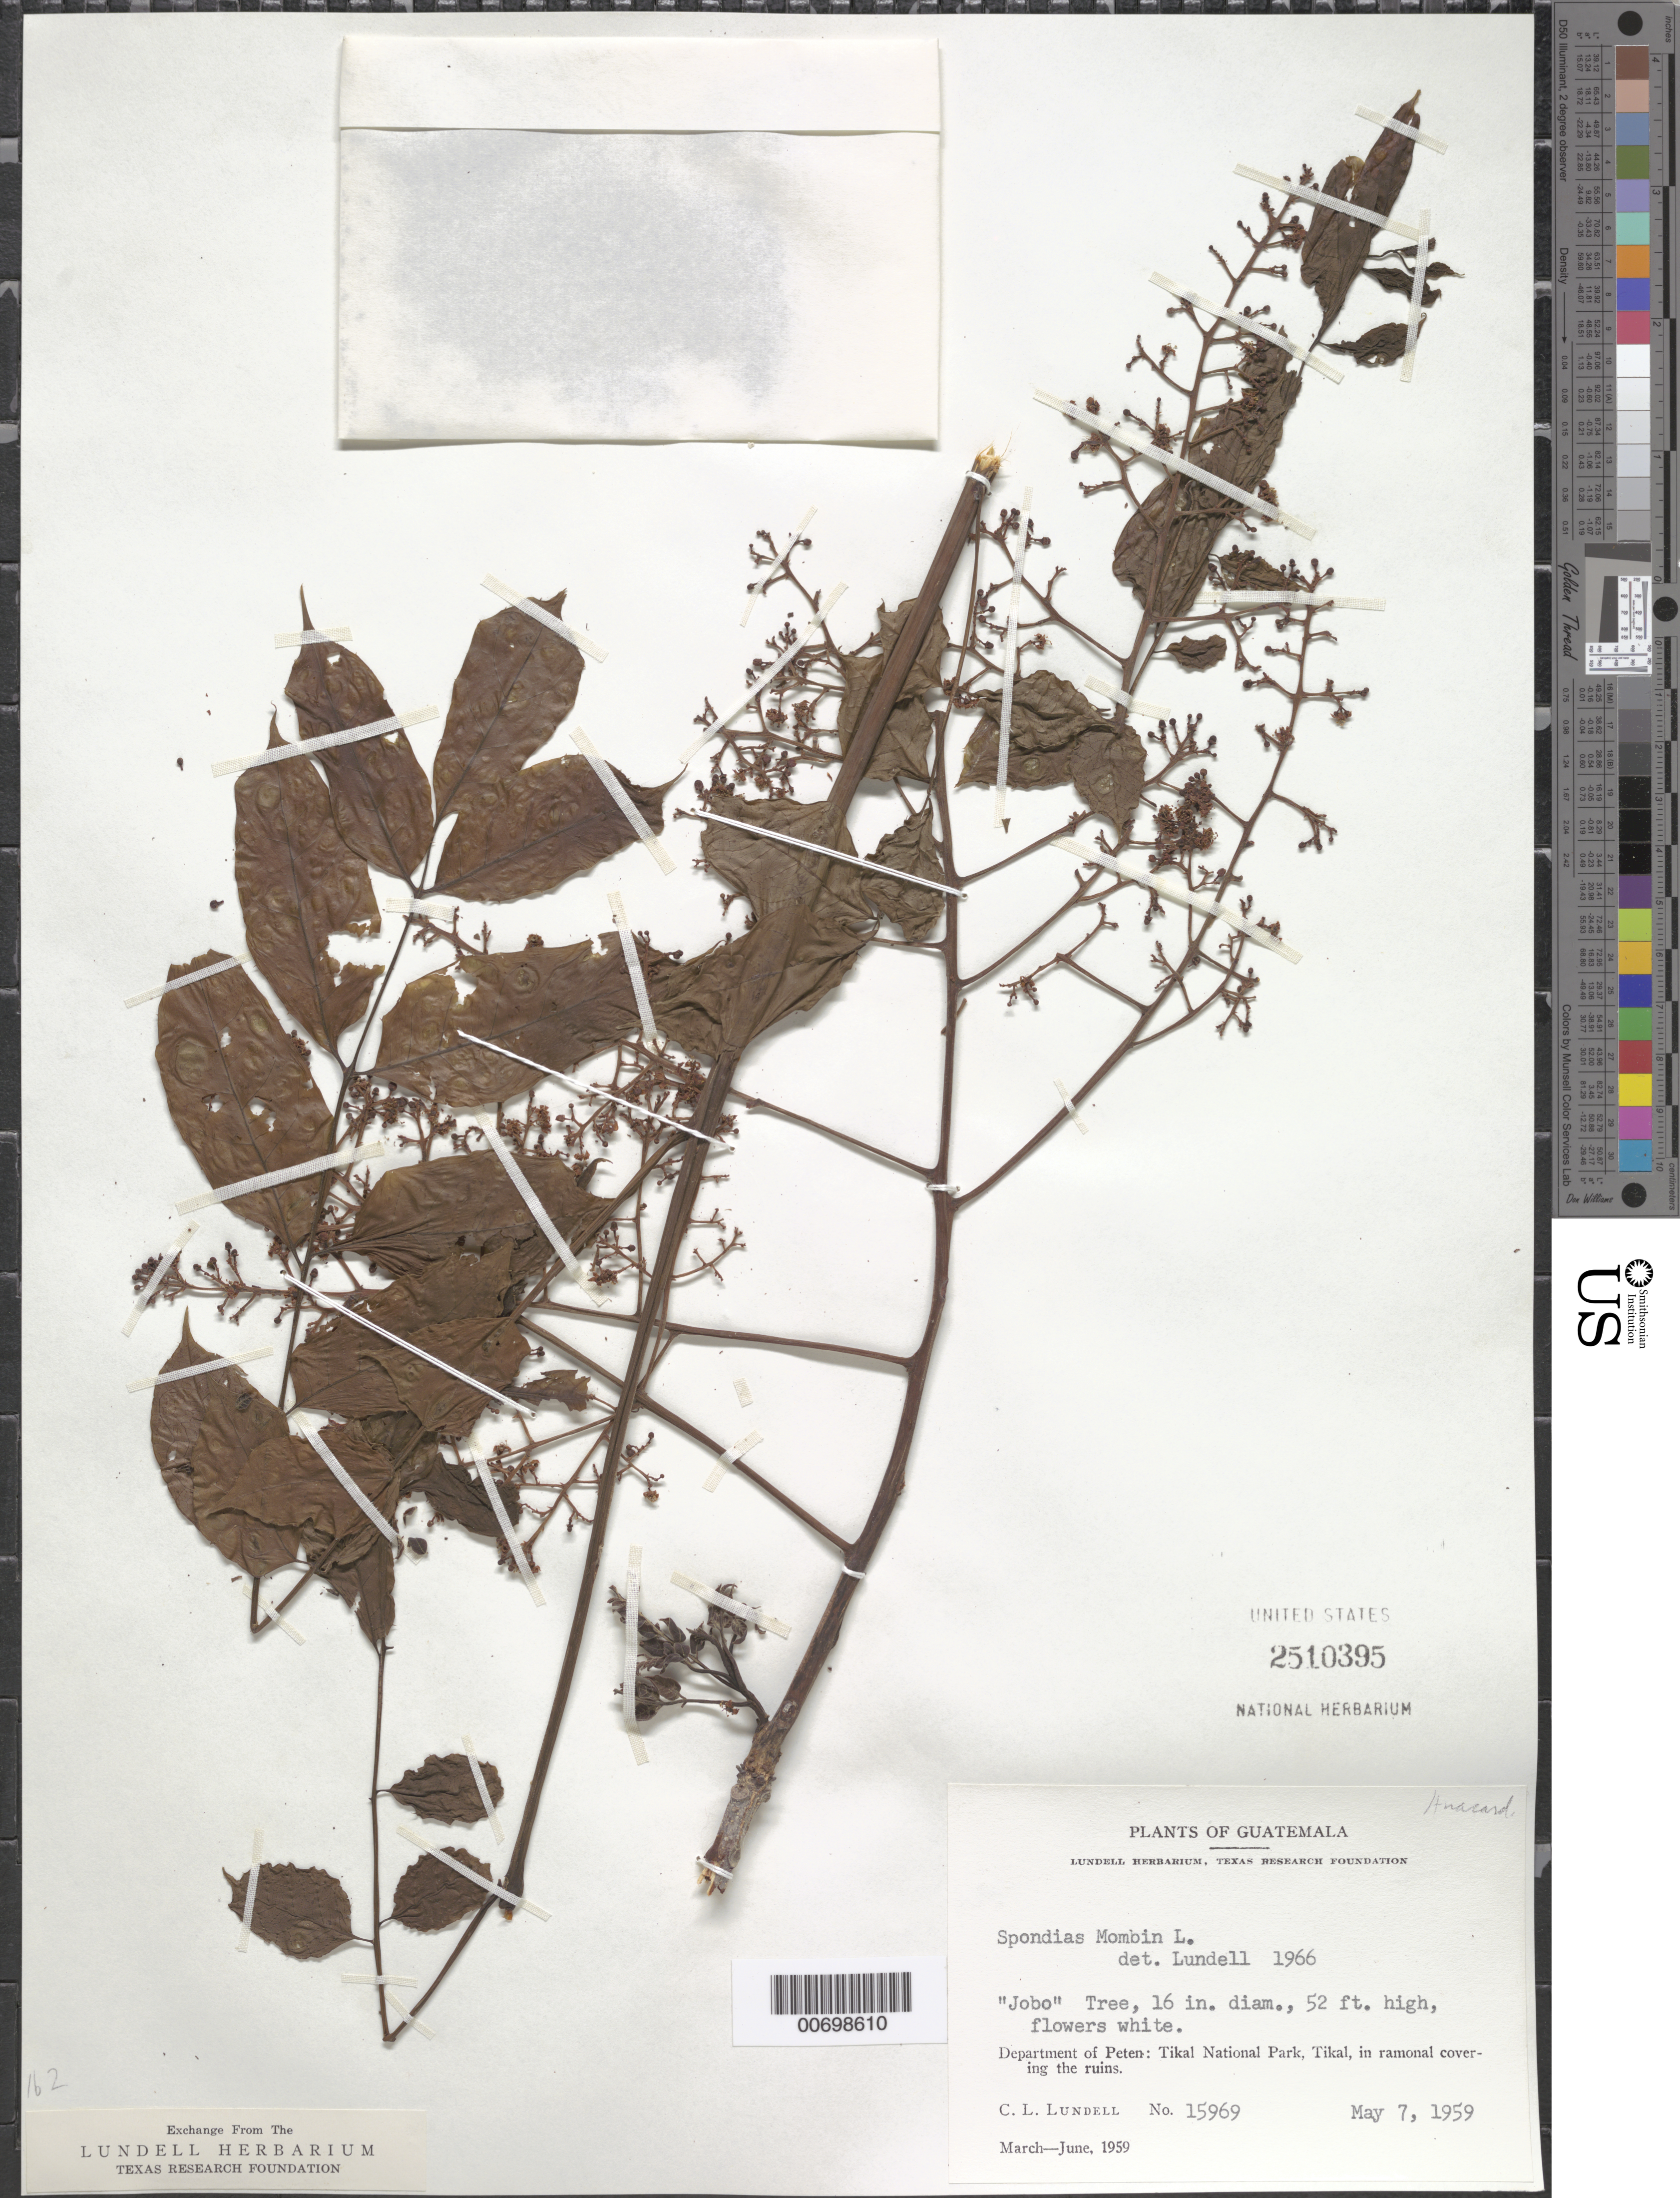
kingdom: Plantae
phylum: Tracheophyta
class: Magnoliopsida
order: Sapindales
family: Anacardiaceae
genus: Spondias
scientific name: Spondias radlkoferi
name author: Donn. Sm.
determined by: Mitchell, John D.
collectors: C. L. Lundell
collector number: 15969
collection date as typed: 05 Jul 1959 or 07 May 1959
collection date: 1959-05-07 or 1959-07-05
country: Guatemala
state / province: El Petén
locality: Tikal National Park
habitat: In ramonal covering the ruins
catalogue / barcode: US 2510395